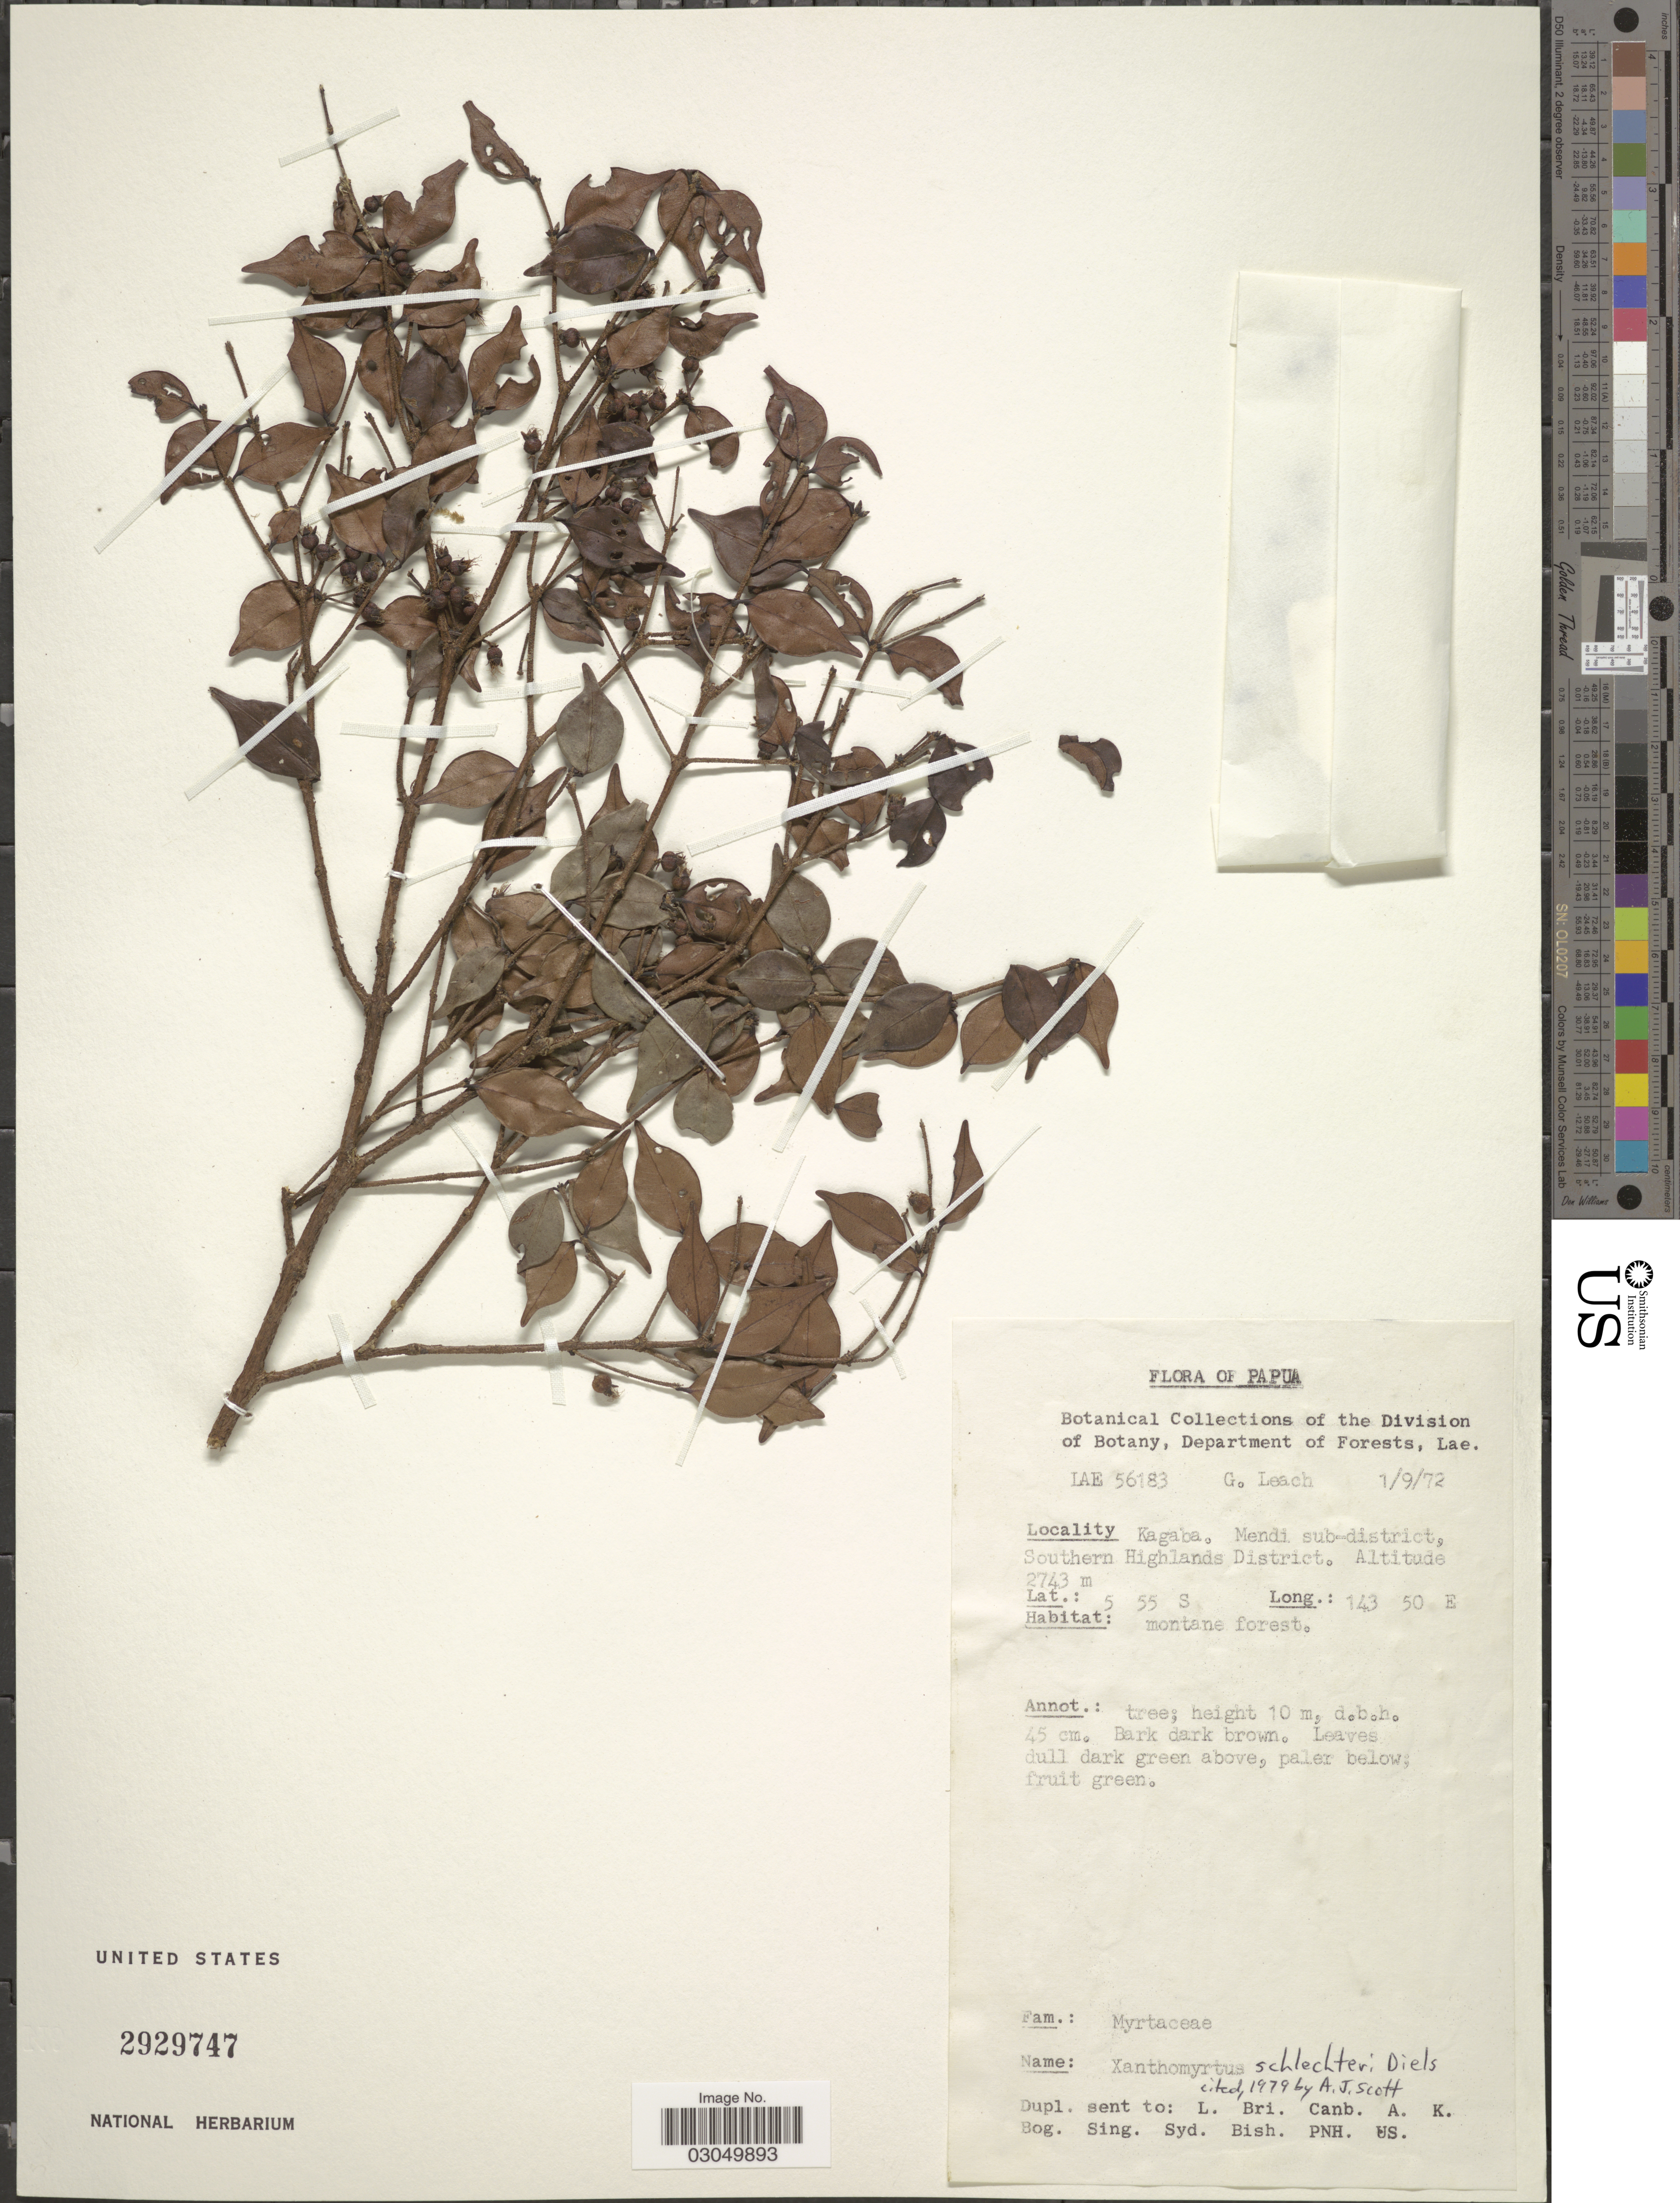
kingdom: Plantae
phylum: Tracheophyta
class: Magnoliopsida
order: Myrtales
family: Myrtaceae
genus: Xanthomyrtus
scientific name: Xanthomyrtus schlechteri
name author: Diels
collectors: G. Leach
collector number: LAE 56183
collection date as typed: Transcribed d/m/y: 1/9/72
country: Papua New Guinea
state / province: Southern Highlands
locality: Kagaba. Mendi sub-district.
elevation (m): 2743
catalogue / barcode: US 2929747